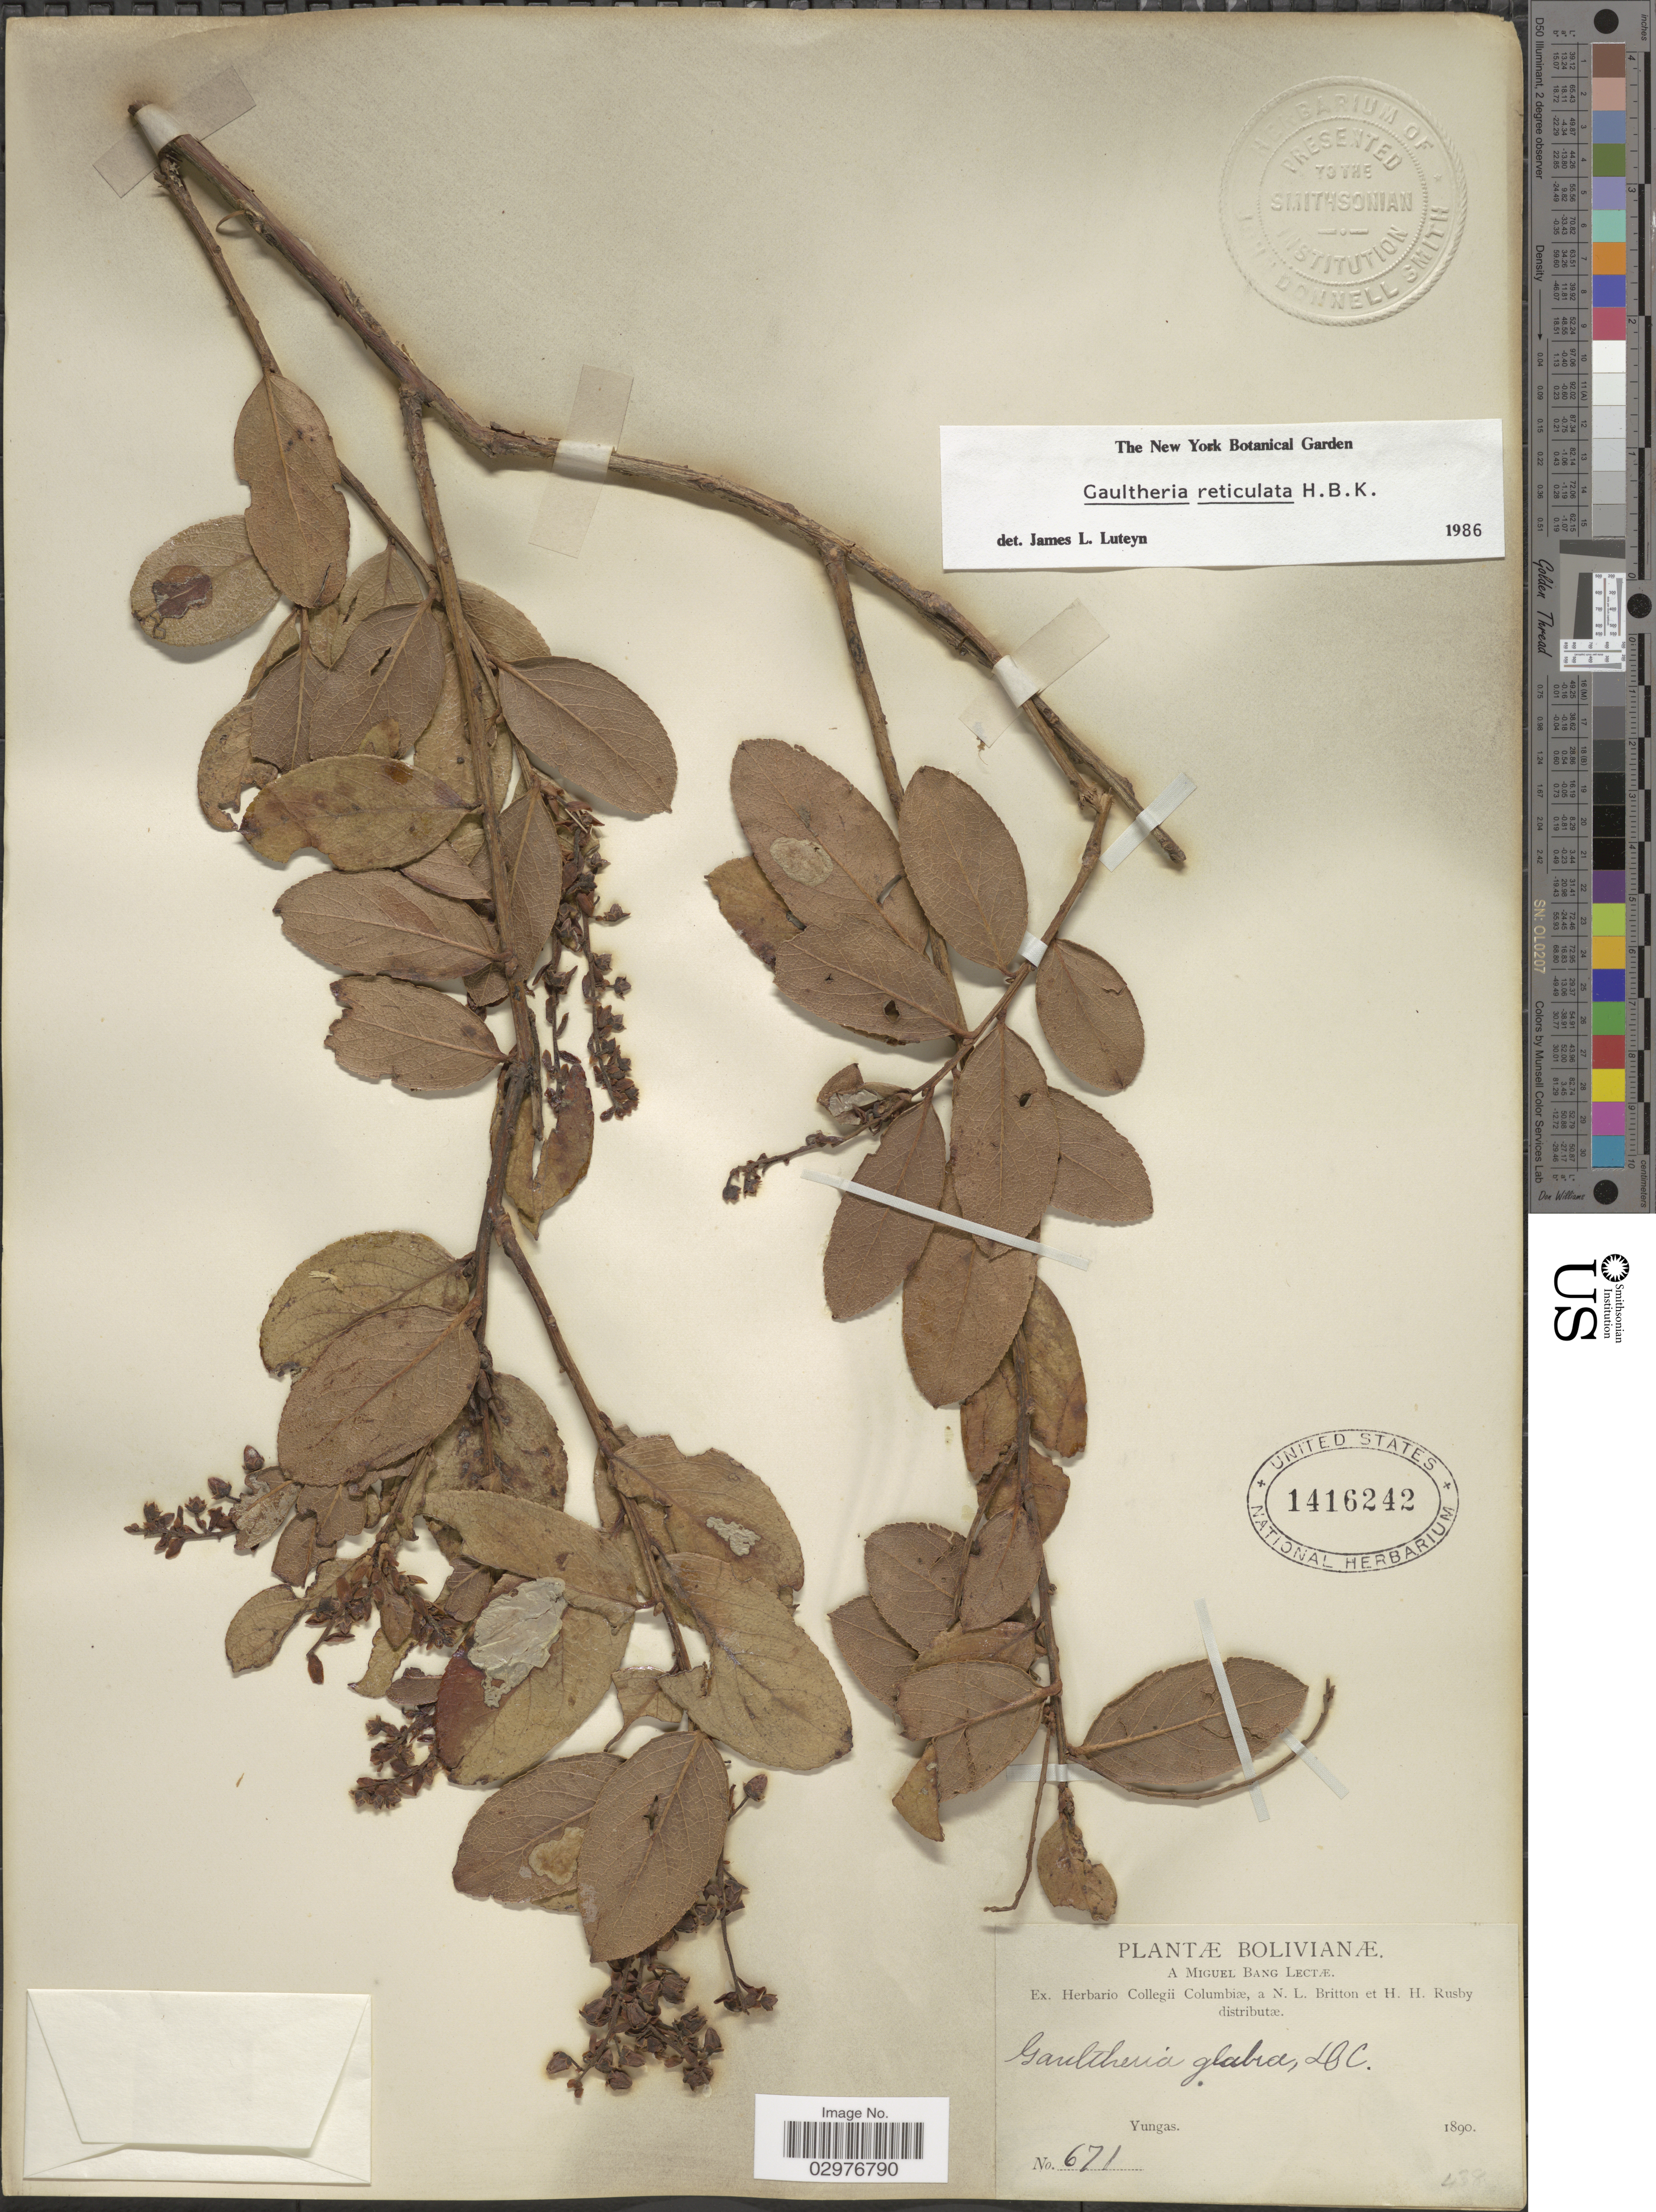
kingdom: Plantae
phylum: Tracheophyta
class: Magnoliopsida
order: Ericales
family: Ericaceae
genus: Gaultheria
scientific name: Gaultheria reticulata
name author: Kunth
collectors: M. Bang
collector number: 671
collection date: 1890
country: Bolivia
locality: Yungas.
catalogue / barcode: US 1416242